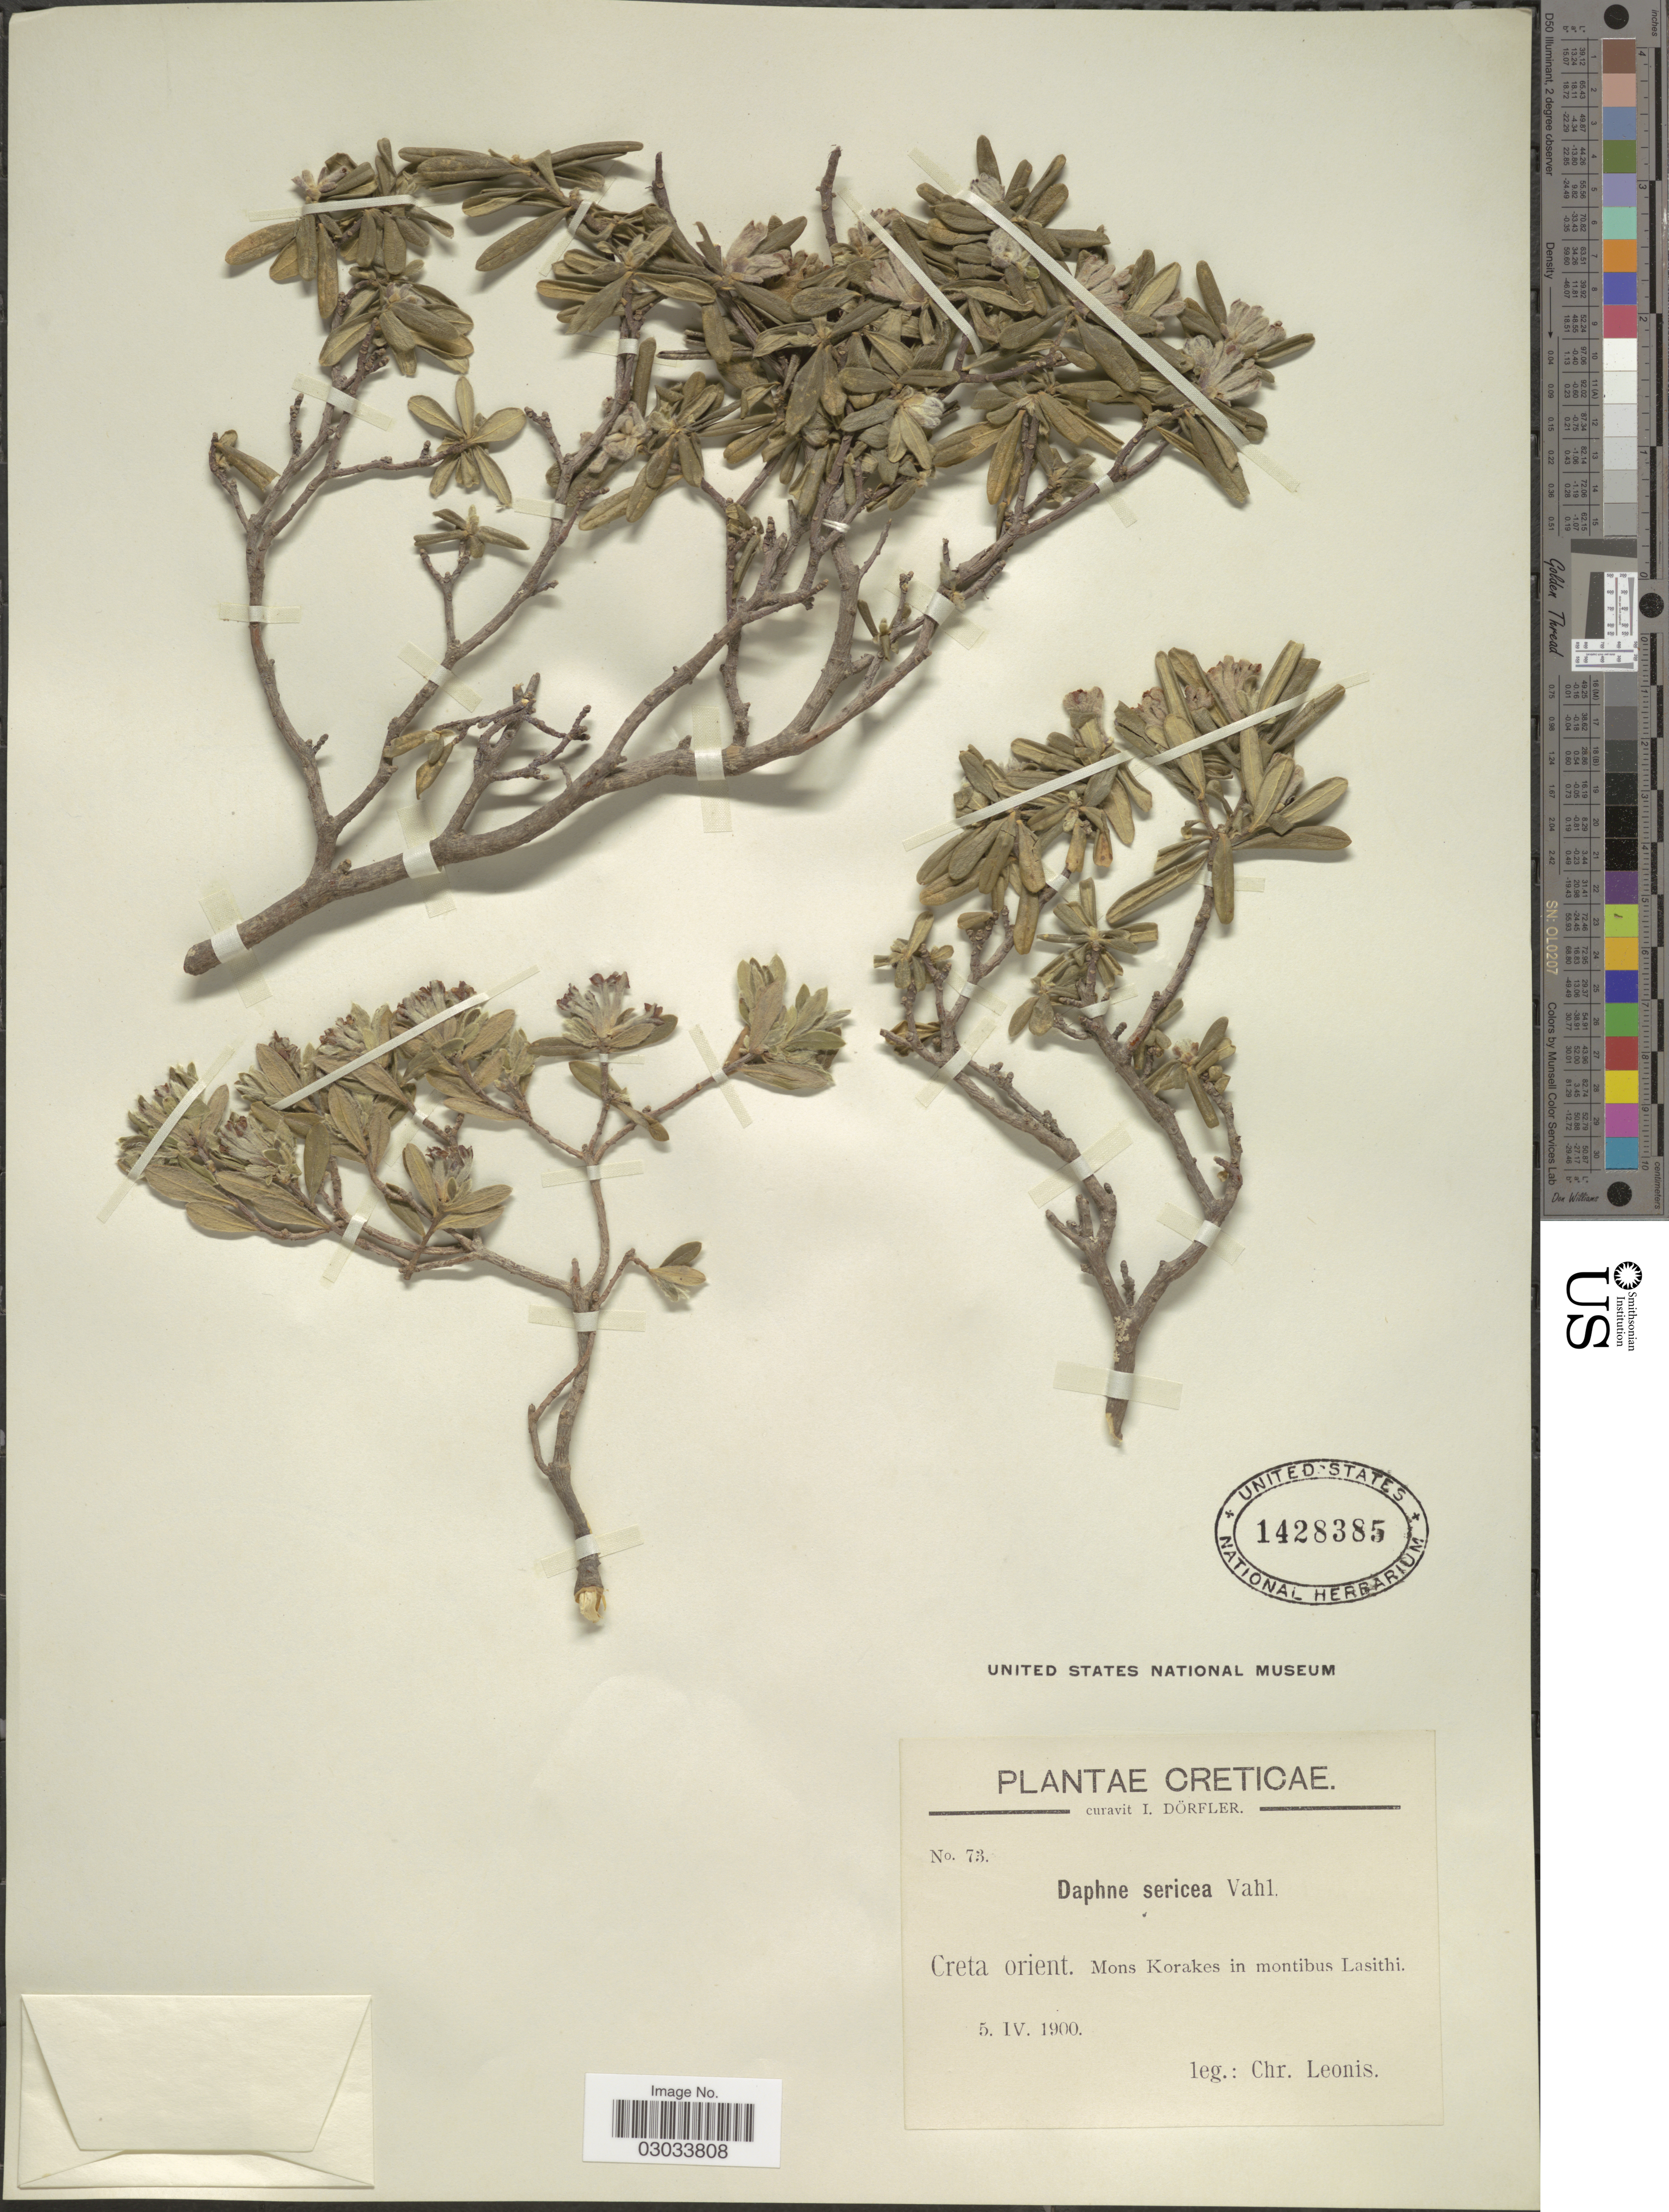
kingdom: Plantae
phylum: Tracheophyta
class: Magnoliopsida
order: Malvales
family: Thymelaeaceae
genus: Daphne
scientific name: Daphne sericea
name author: Vahl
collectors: C. Leonis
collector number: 73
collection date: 1900-04-05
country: Greece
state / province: Crete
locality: Creta orient. Mons Korakes in montibus Lasithi.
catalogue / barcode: US 1428385